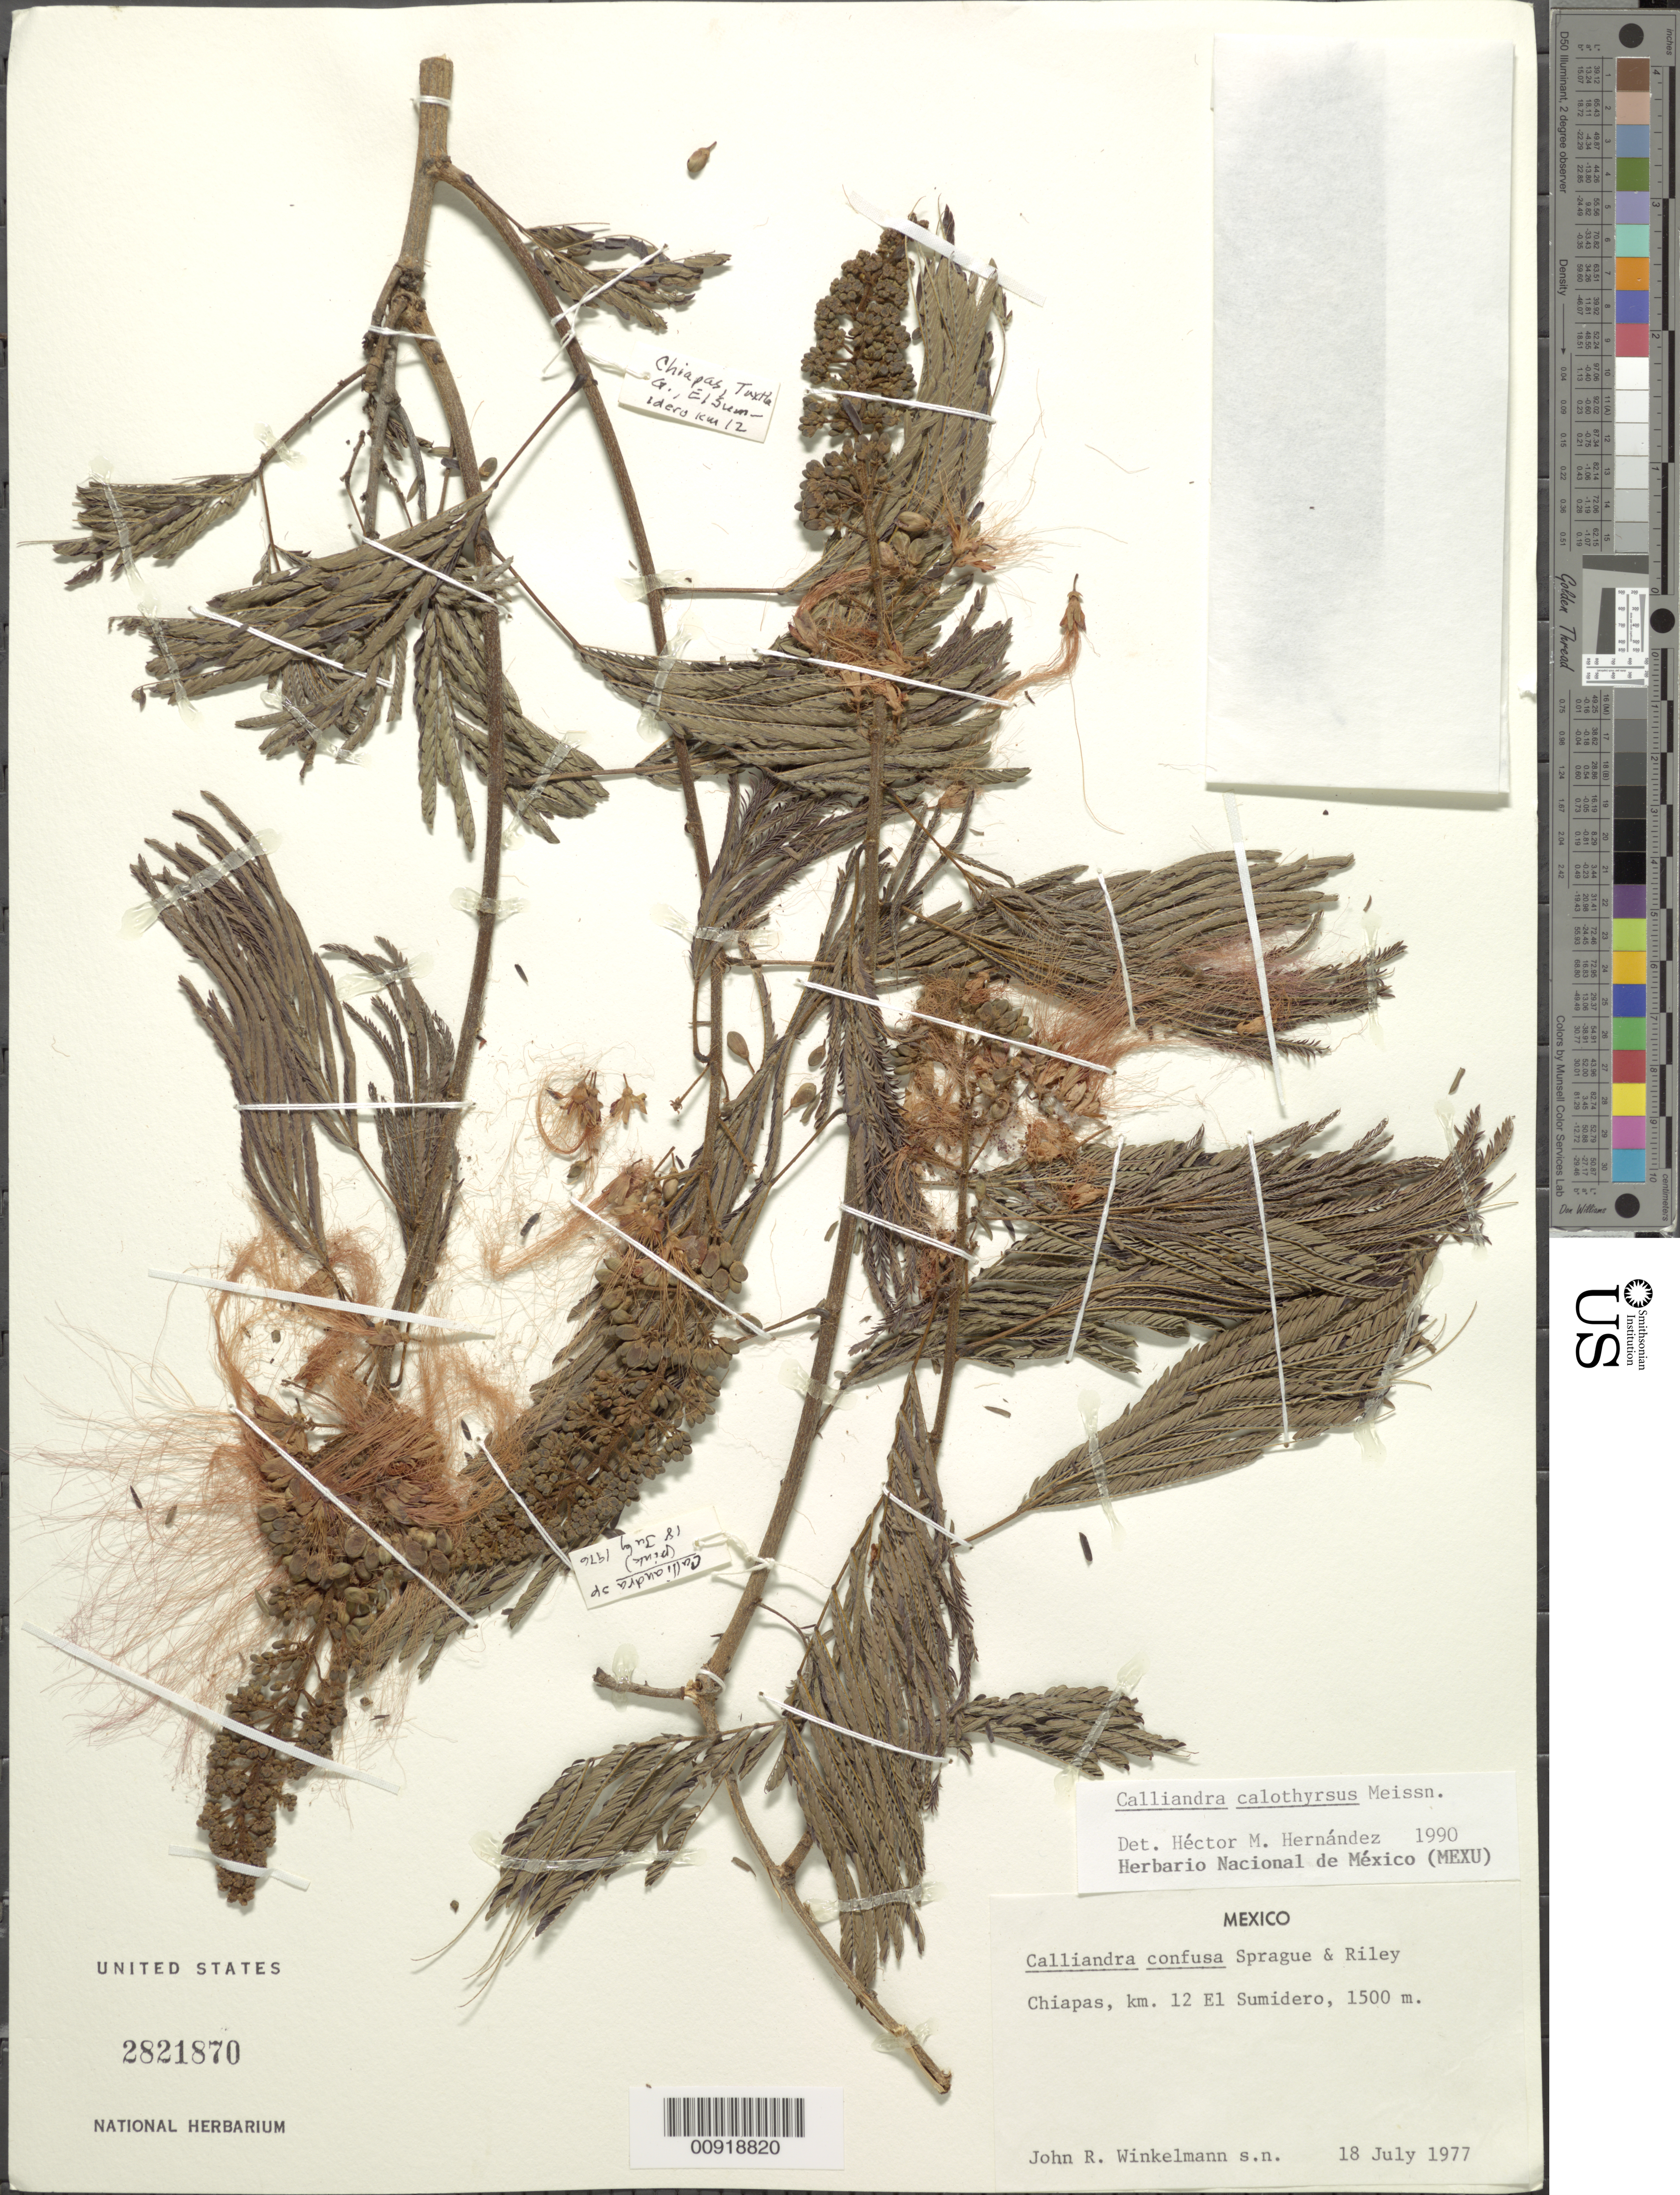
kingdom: Plantae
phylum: Tracheophyta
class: Magnoliopsida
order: Fabales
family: Fabaceae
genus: Calliandra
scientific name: Calliandra calothyrsus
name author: Meisn.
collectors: Winkelmann, J. R.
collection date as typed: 18 Jul 1977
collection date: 1977-07-18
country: Mexico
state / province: Chiapas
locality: Chiapas, km. 12 El Sumidero.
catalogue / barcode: US 2821870